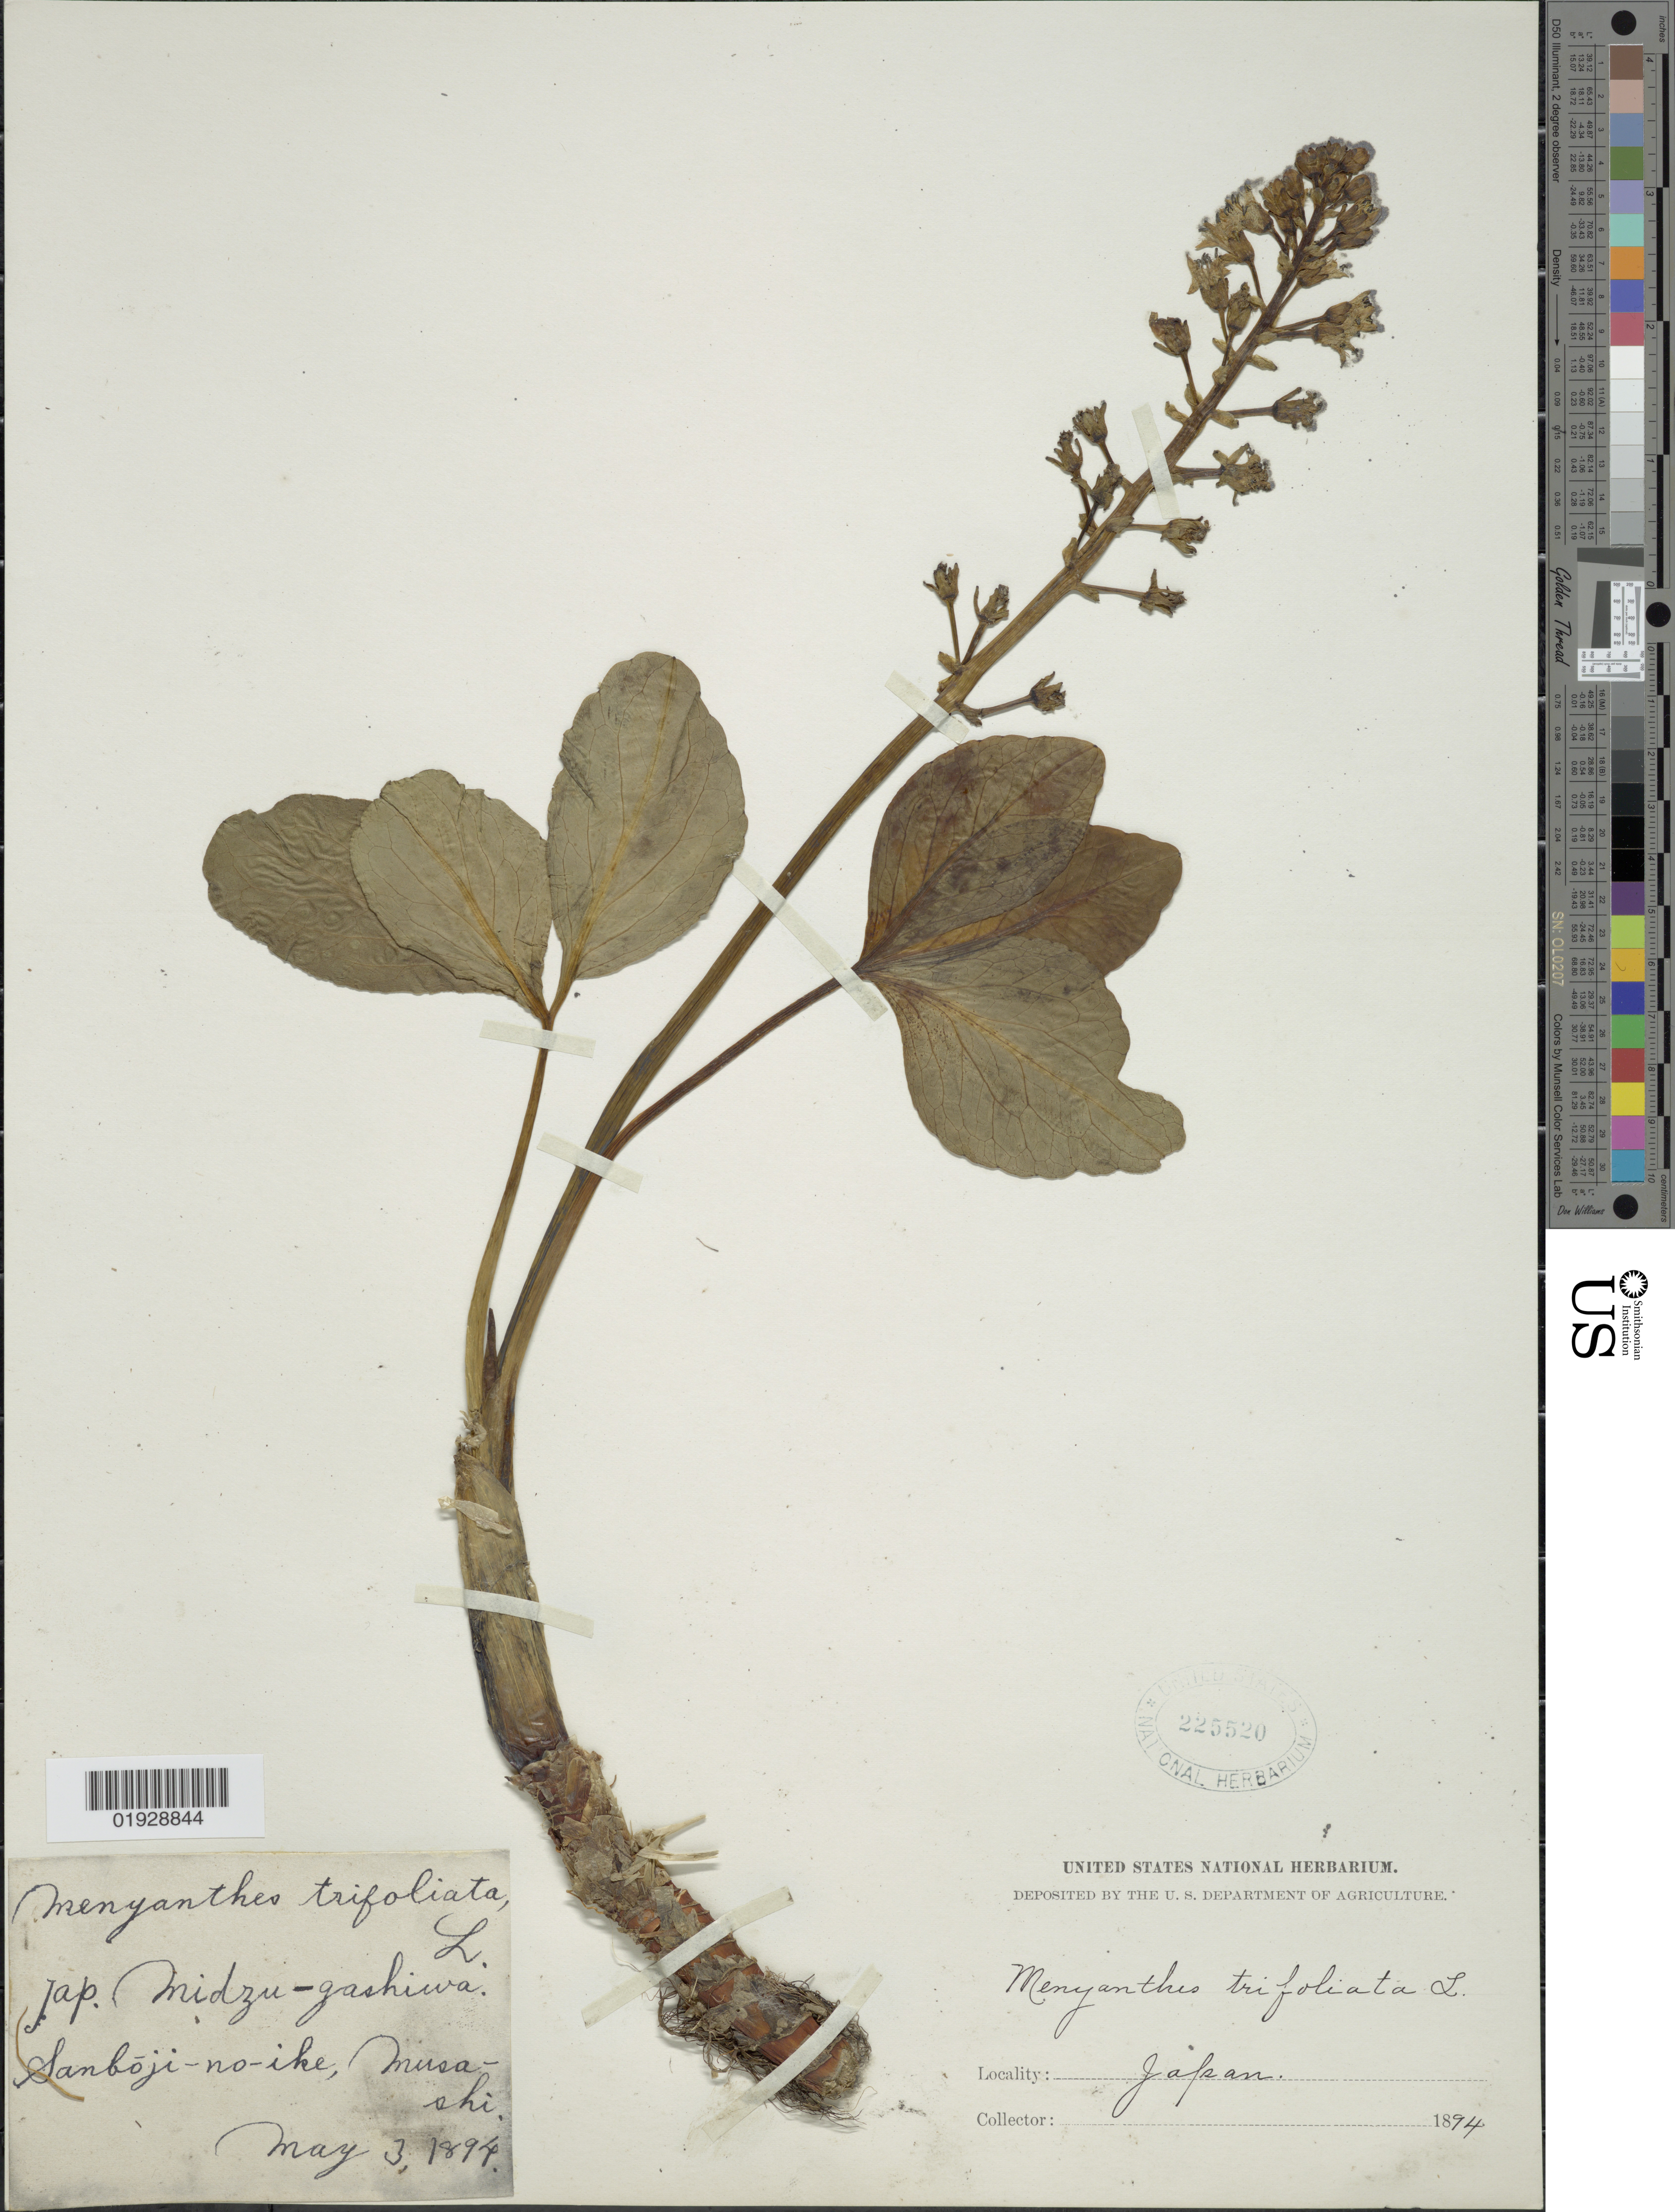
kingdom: Plantae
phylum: Tracheophyta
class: Magnoliopsida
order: Asterales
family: Menyanthaceae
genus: Menyanthes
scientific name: Menyanthes trifoliata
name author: L.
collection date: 1894-05-03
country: Japan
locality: Sanboji-no-ike, Musashi.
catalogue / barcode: US 225520